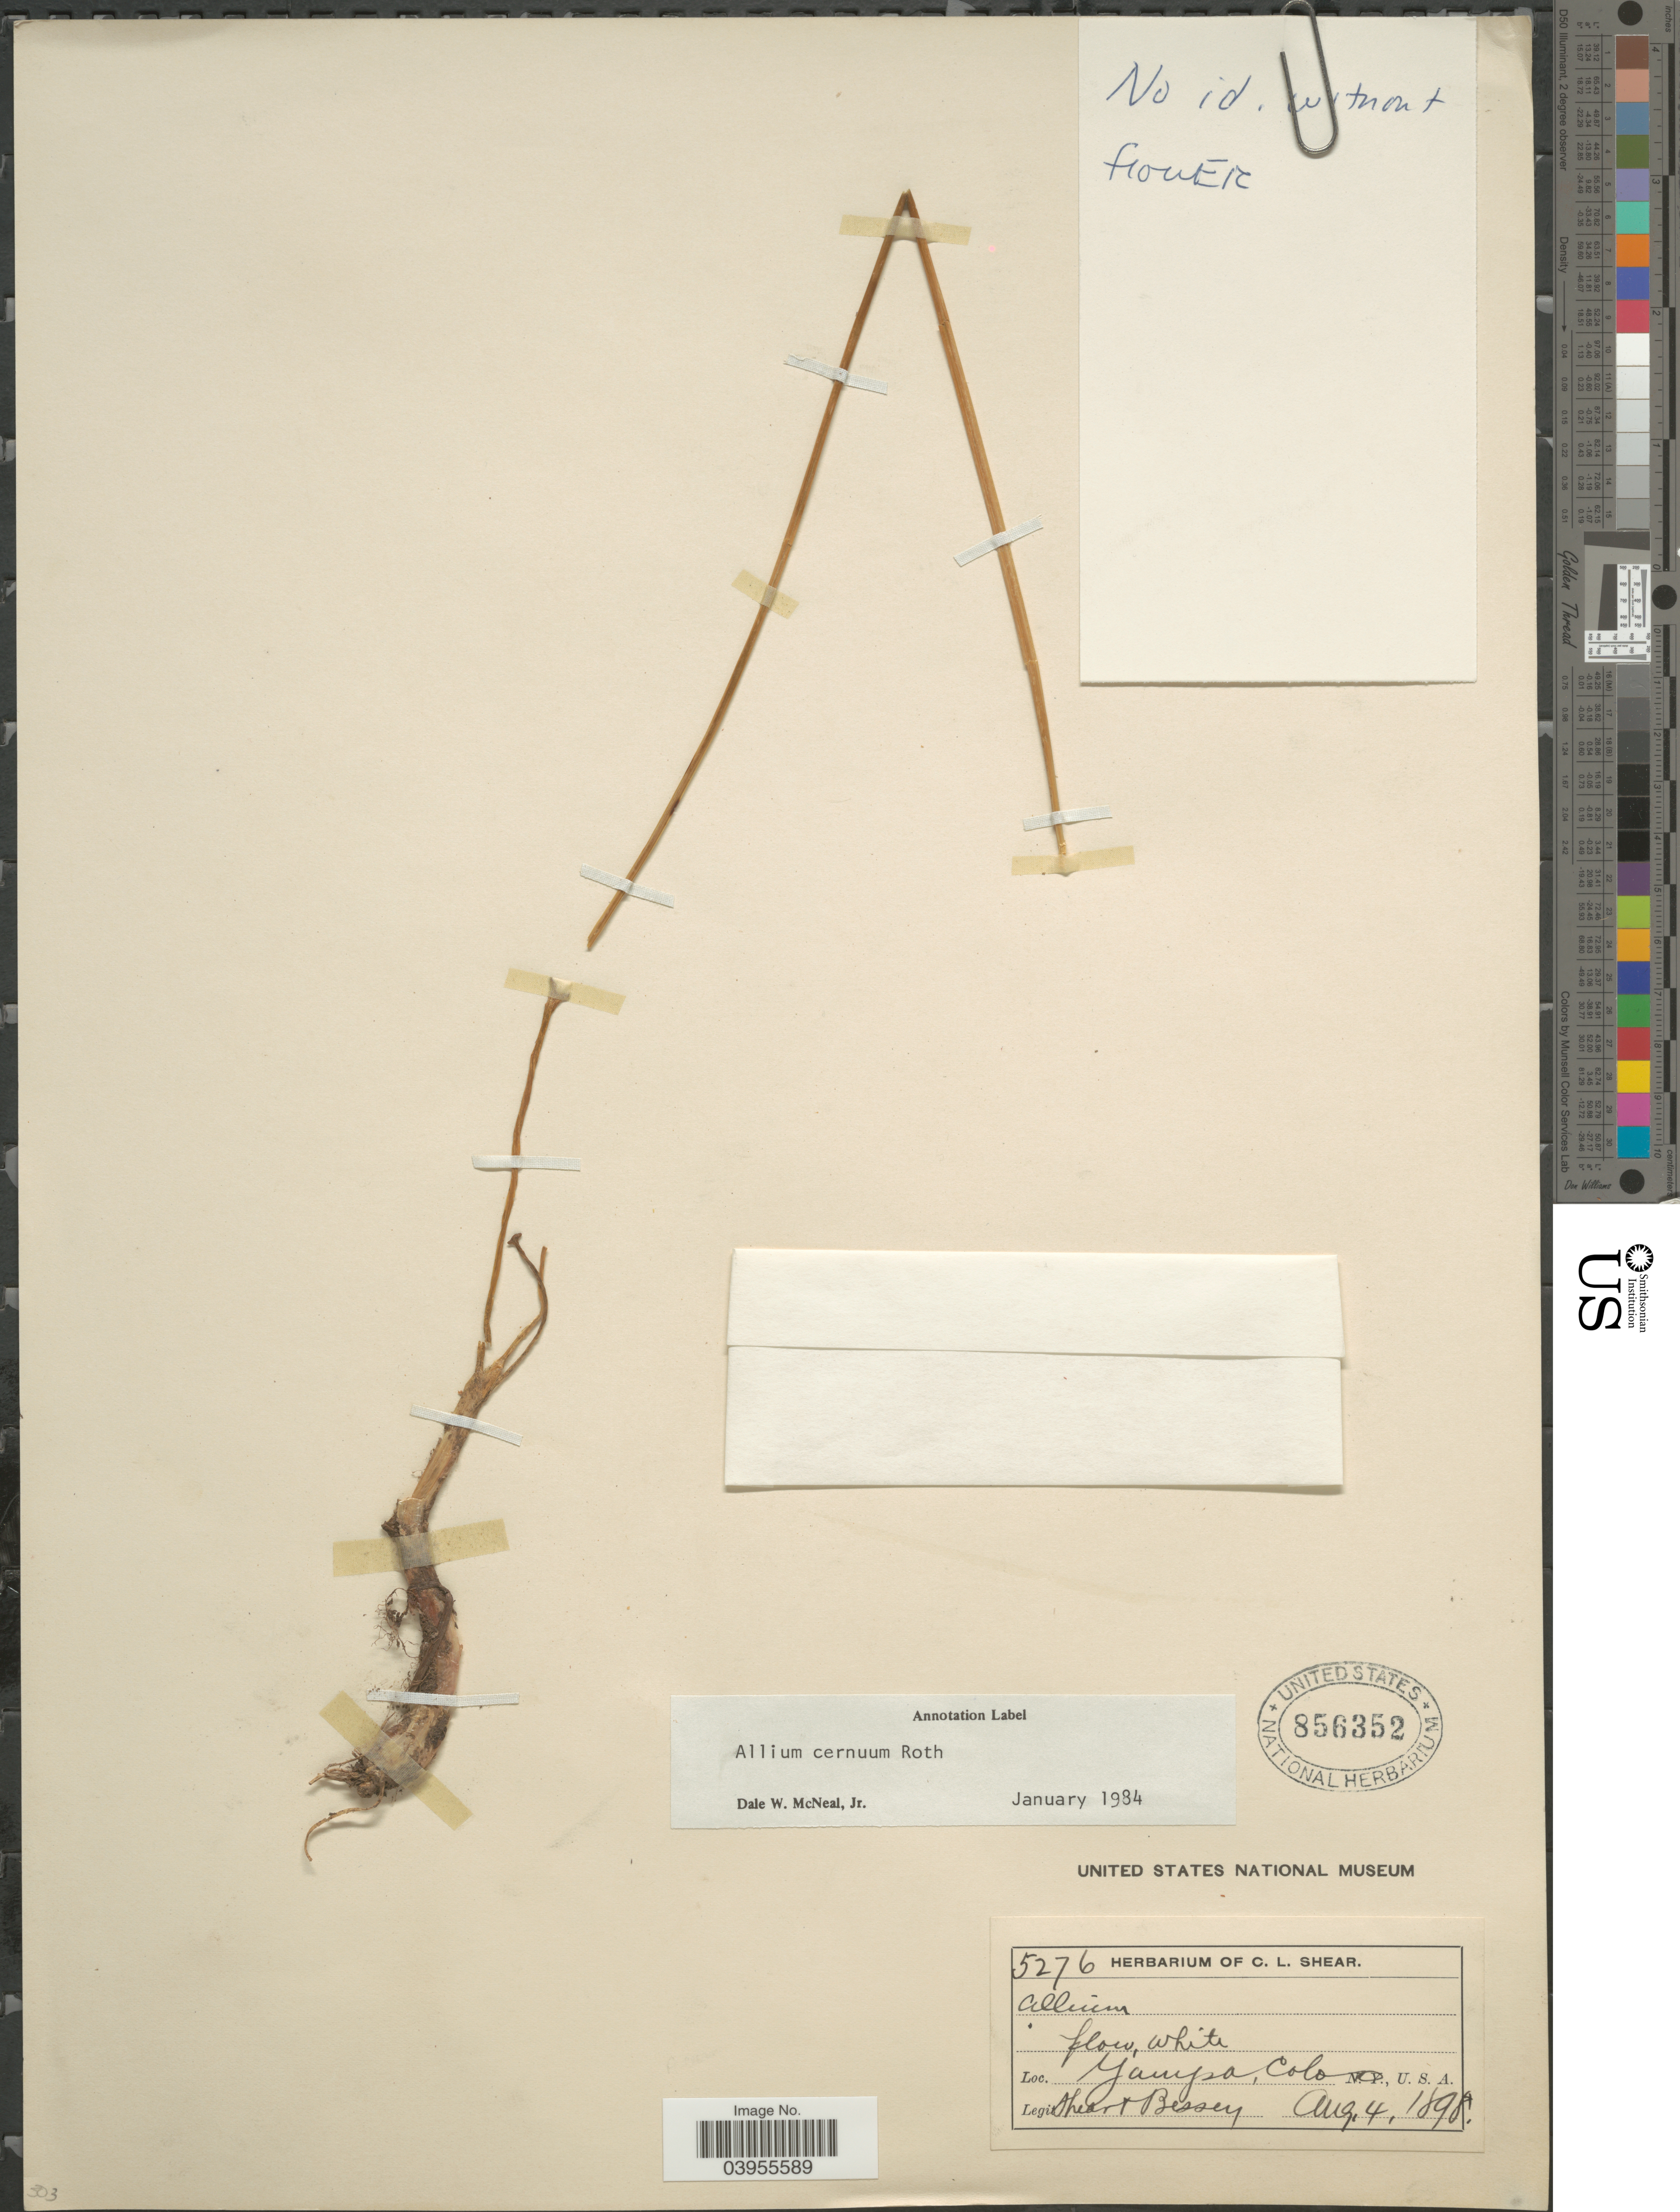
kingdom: Plantae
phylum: Tracheophyta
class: Liliopsida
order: Asparagales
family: Amaryllidaceae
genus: Allium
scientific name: Allium cernuum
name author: Roth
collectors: C. L. Shear & -. Bessey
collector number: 5276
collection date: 1898-08-04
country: United States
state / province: Colorado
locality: Yampa.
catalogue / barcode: US 856352